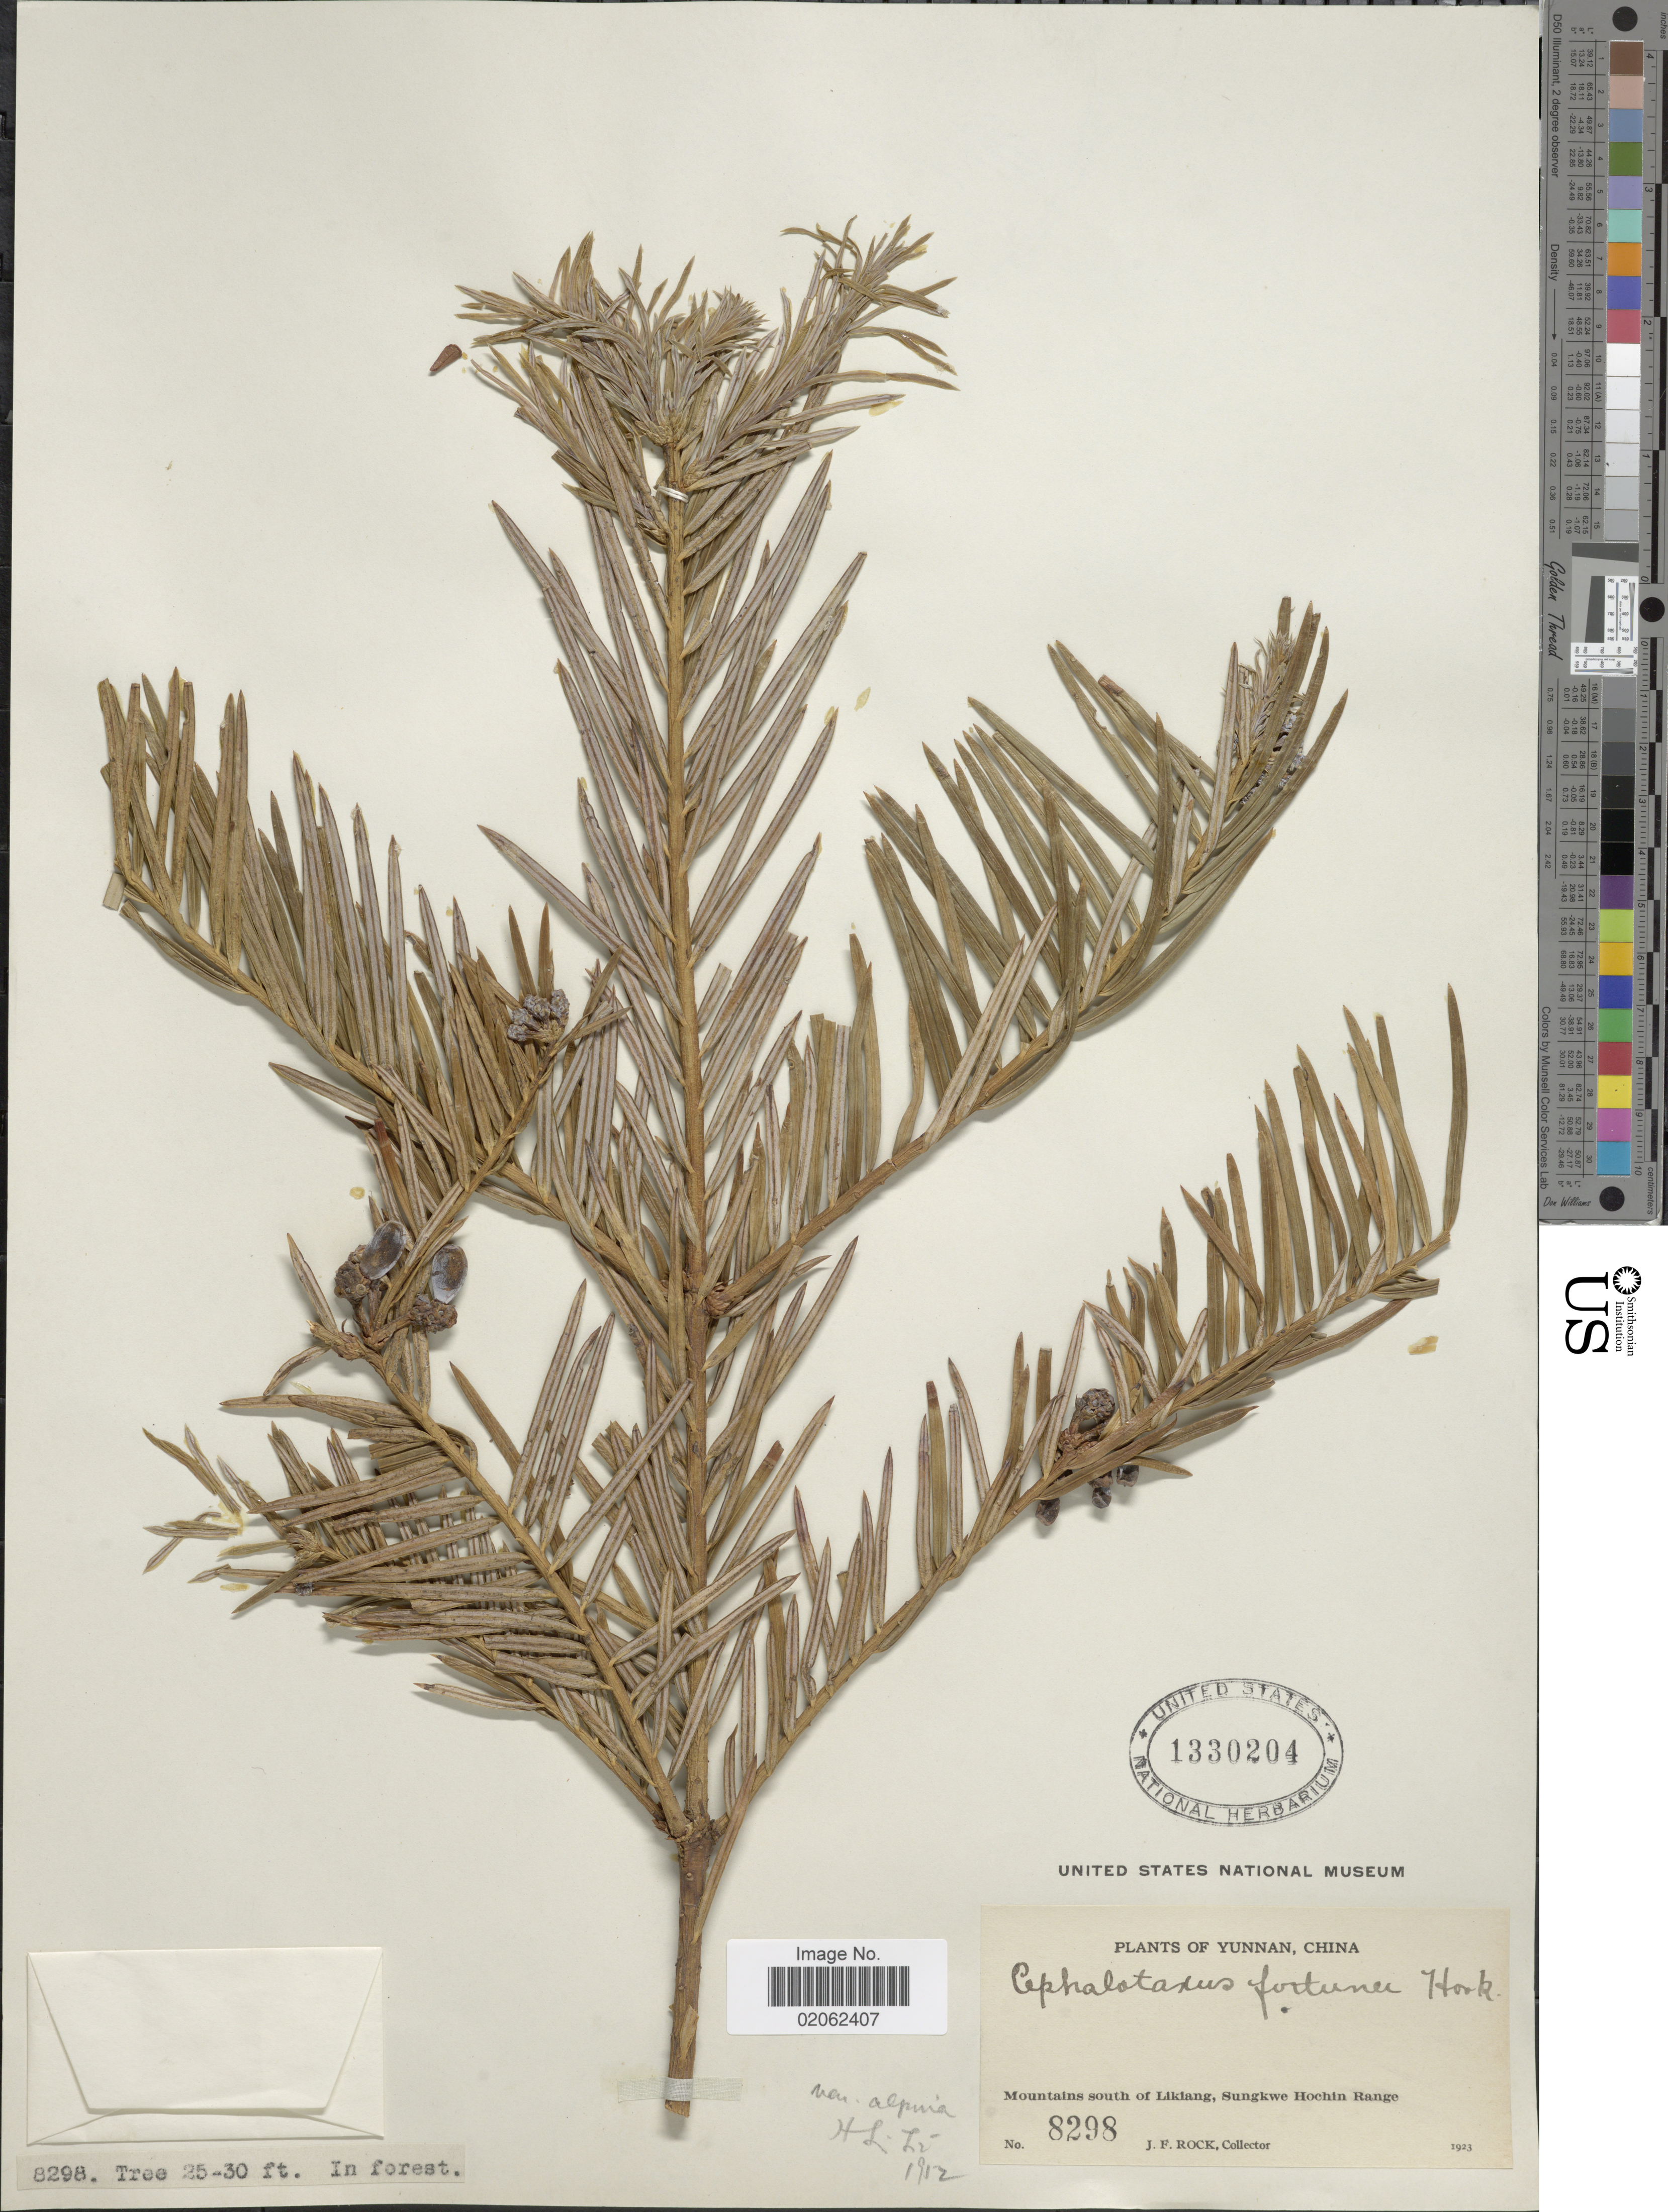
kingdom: Plantae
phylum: Tracheophyta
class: Pinopsida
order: Pinales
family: Cephalotaxaceae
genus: Cephalotaxus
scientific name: Cephalotaxus fortunei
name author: Hook.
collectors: J. Rock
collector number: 8298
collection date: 1923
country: China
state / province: Yunnan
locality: Mountains south of Likiang, Sungkwe Hochin Range, In forest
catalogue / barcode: US 1330204